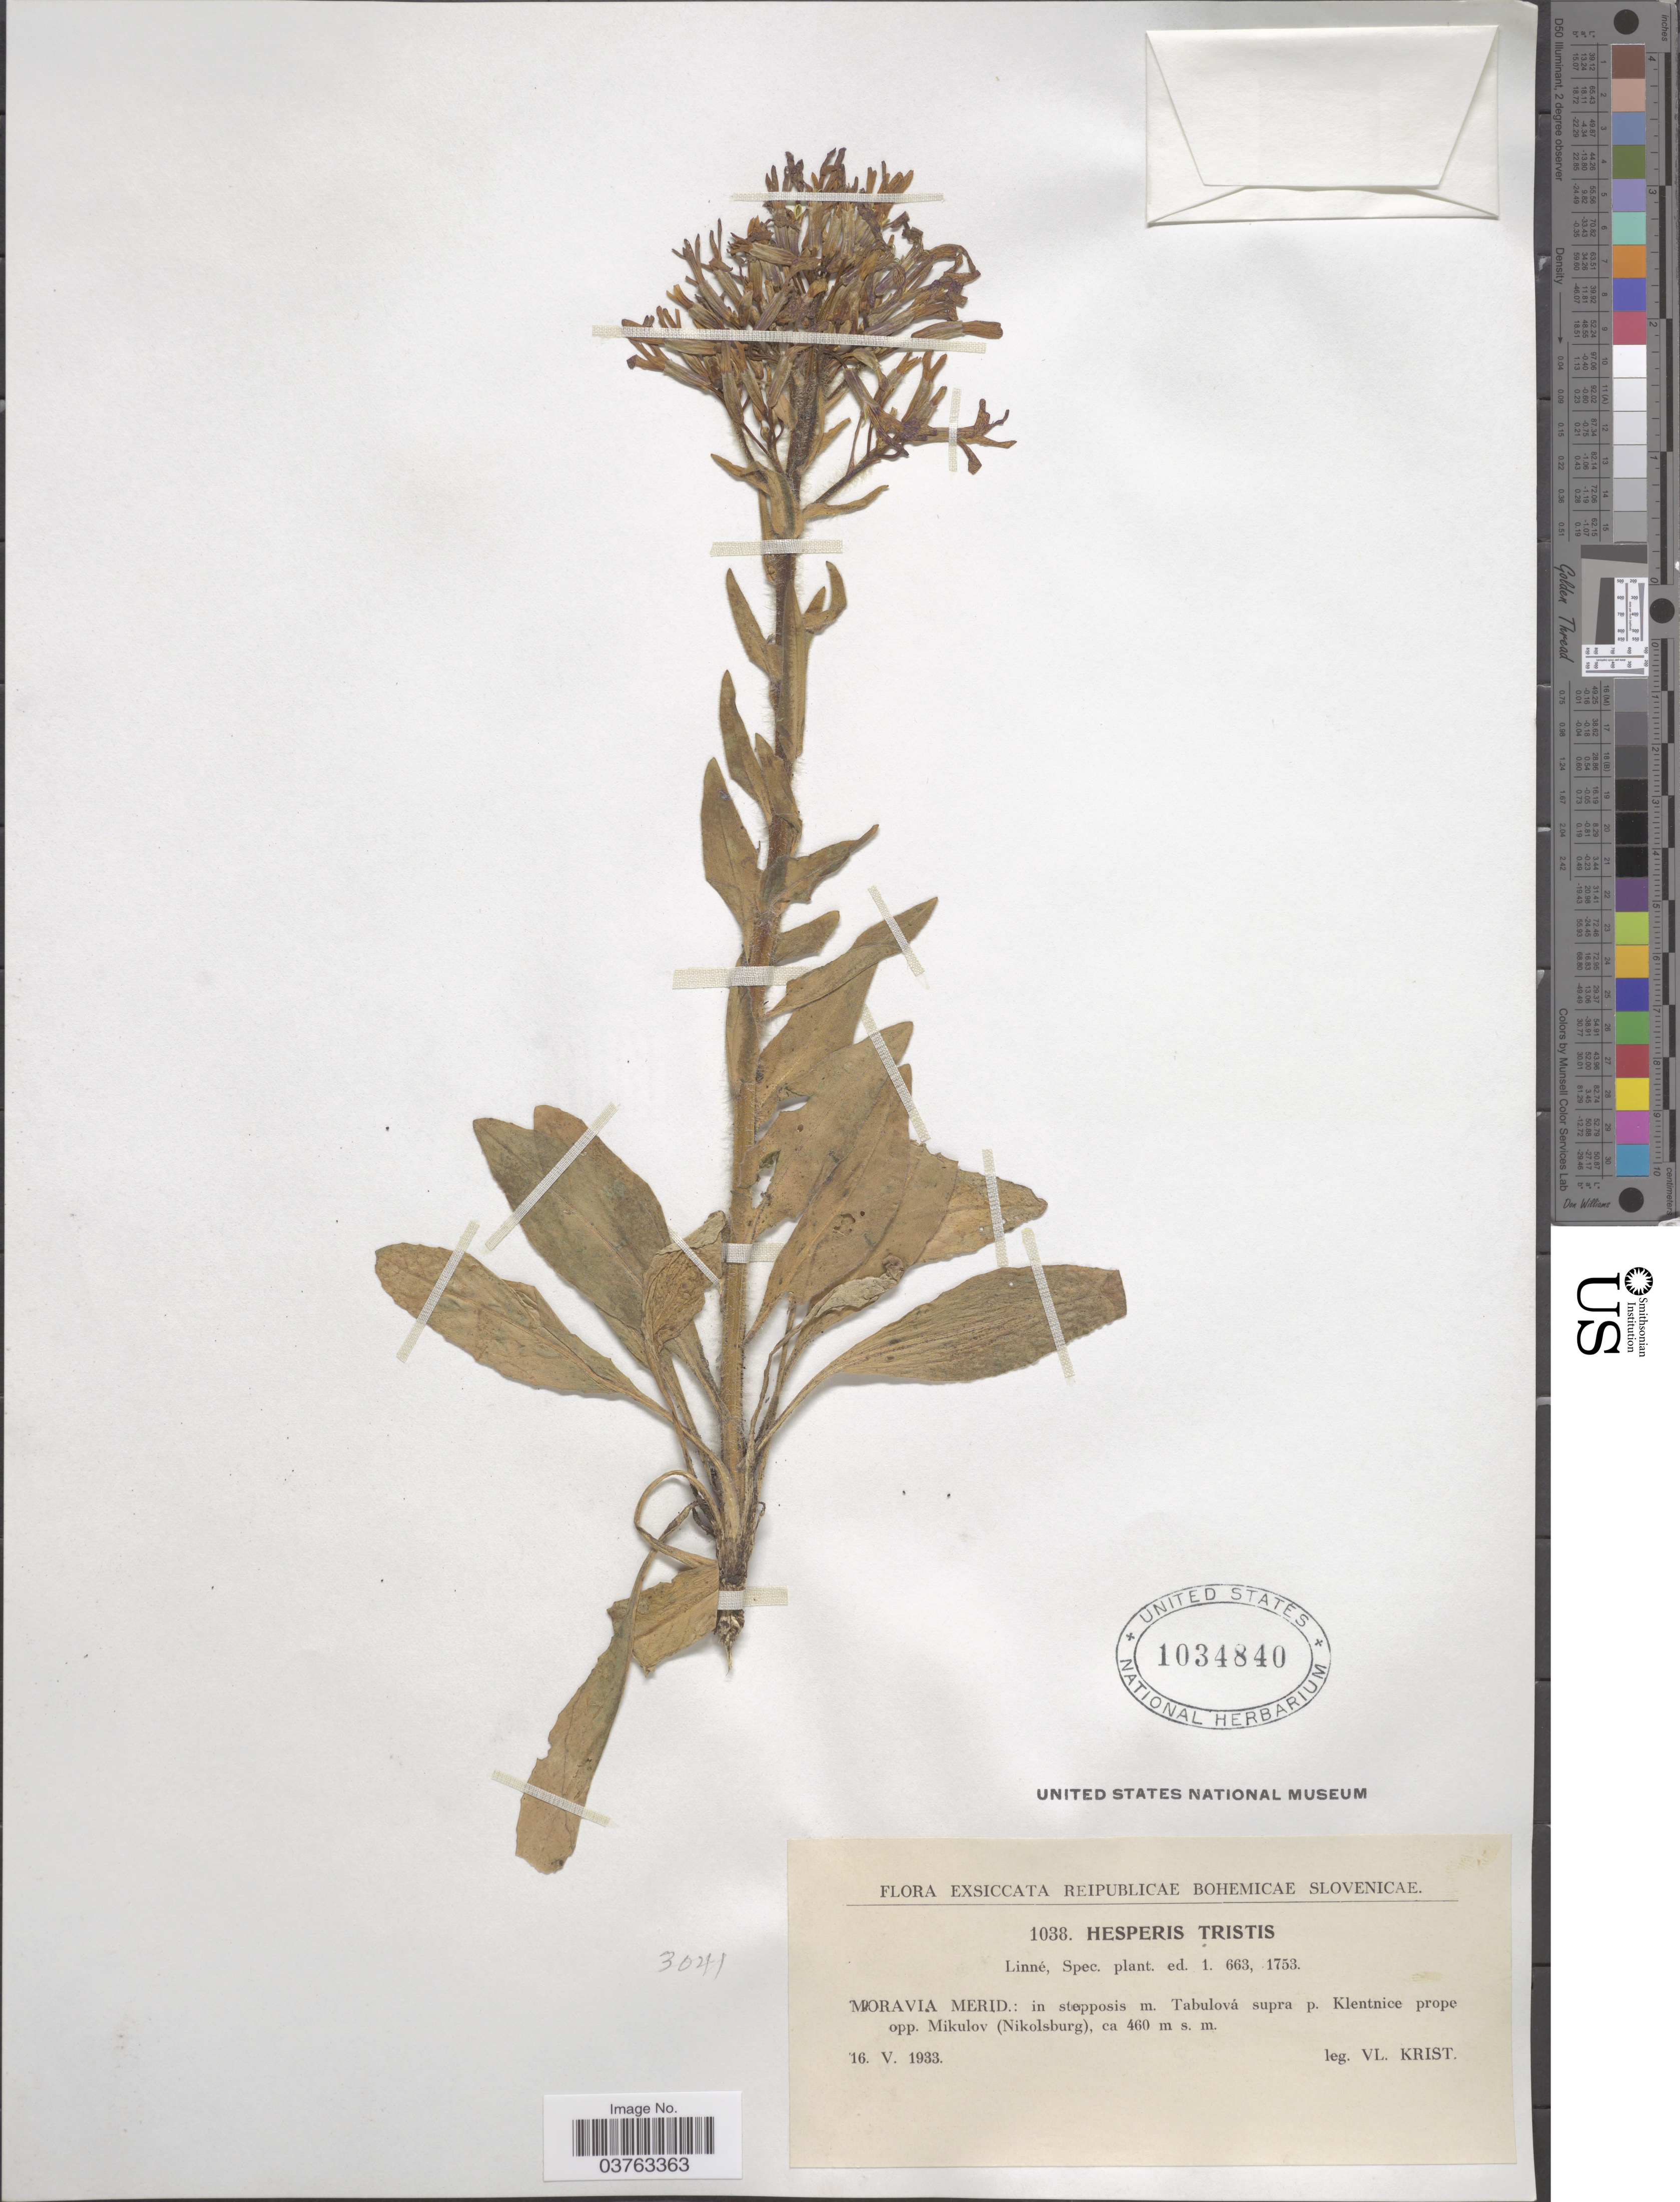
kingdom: Plantae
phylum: Tracheophyta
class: Magnoliopsida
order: Brassicales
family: Brassicaceae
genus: Hesperis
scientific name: Hesperis tristis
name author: L.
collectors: V. Krist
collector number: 1038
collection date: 1933-05-16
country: Czechia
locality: Reipublicae Bohemicae Slovenicae. Moravia Merid.: in stepposis m. Tabulová supra p. Klentnice prope opp. Mikulove (Nikolsburg).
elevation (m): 460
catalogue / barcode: US 1034840